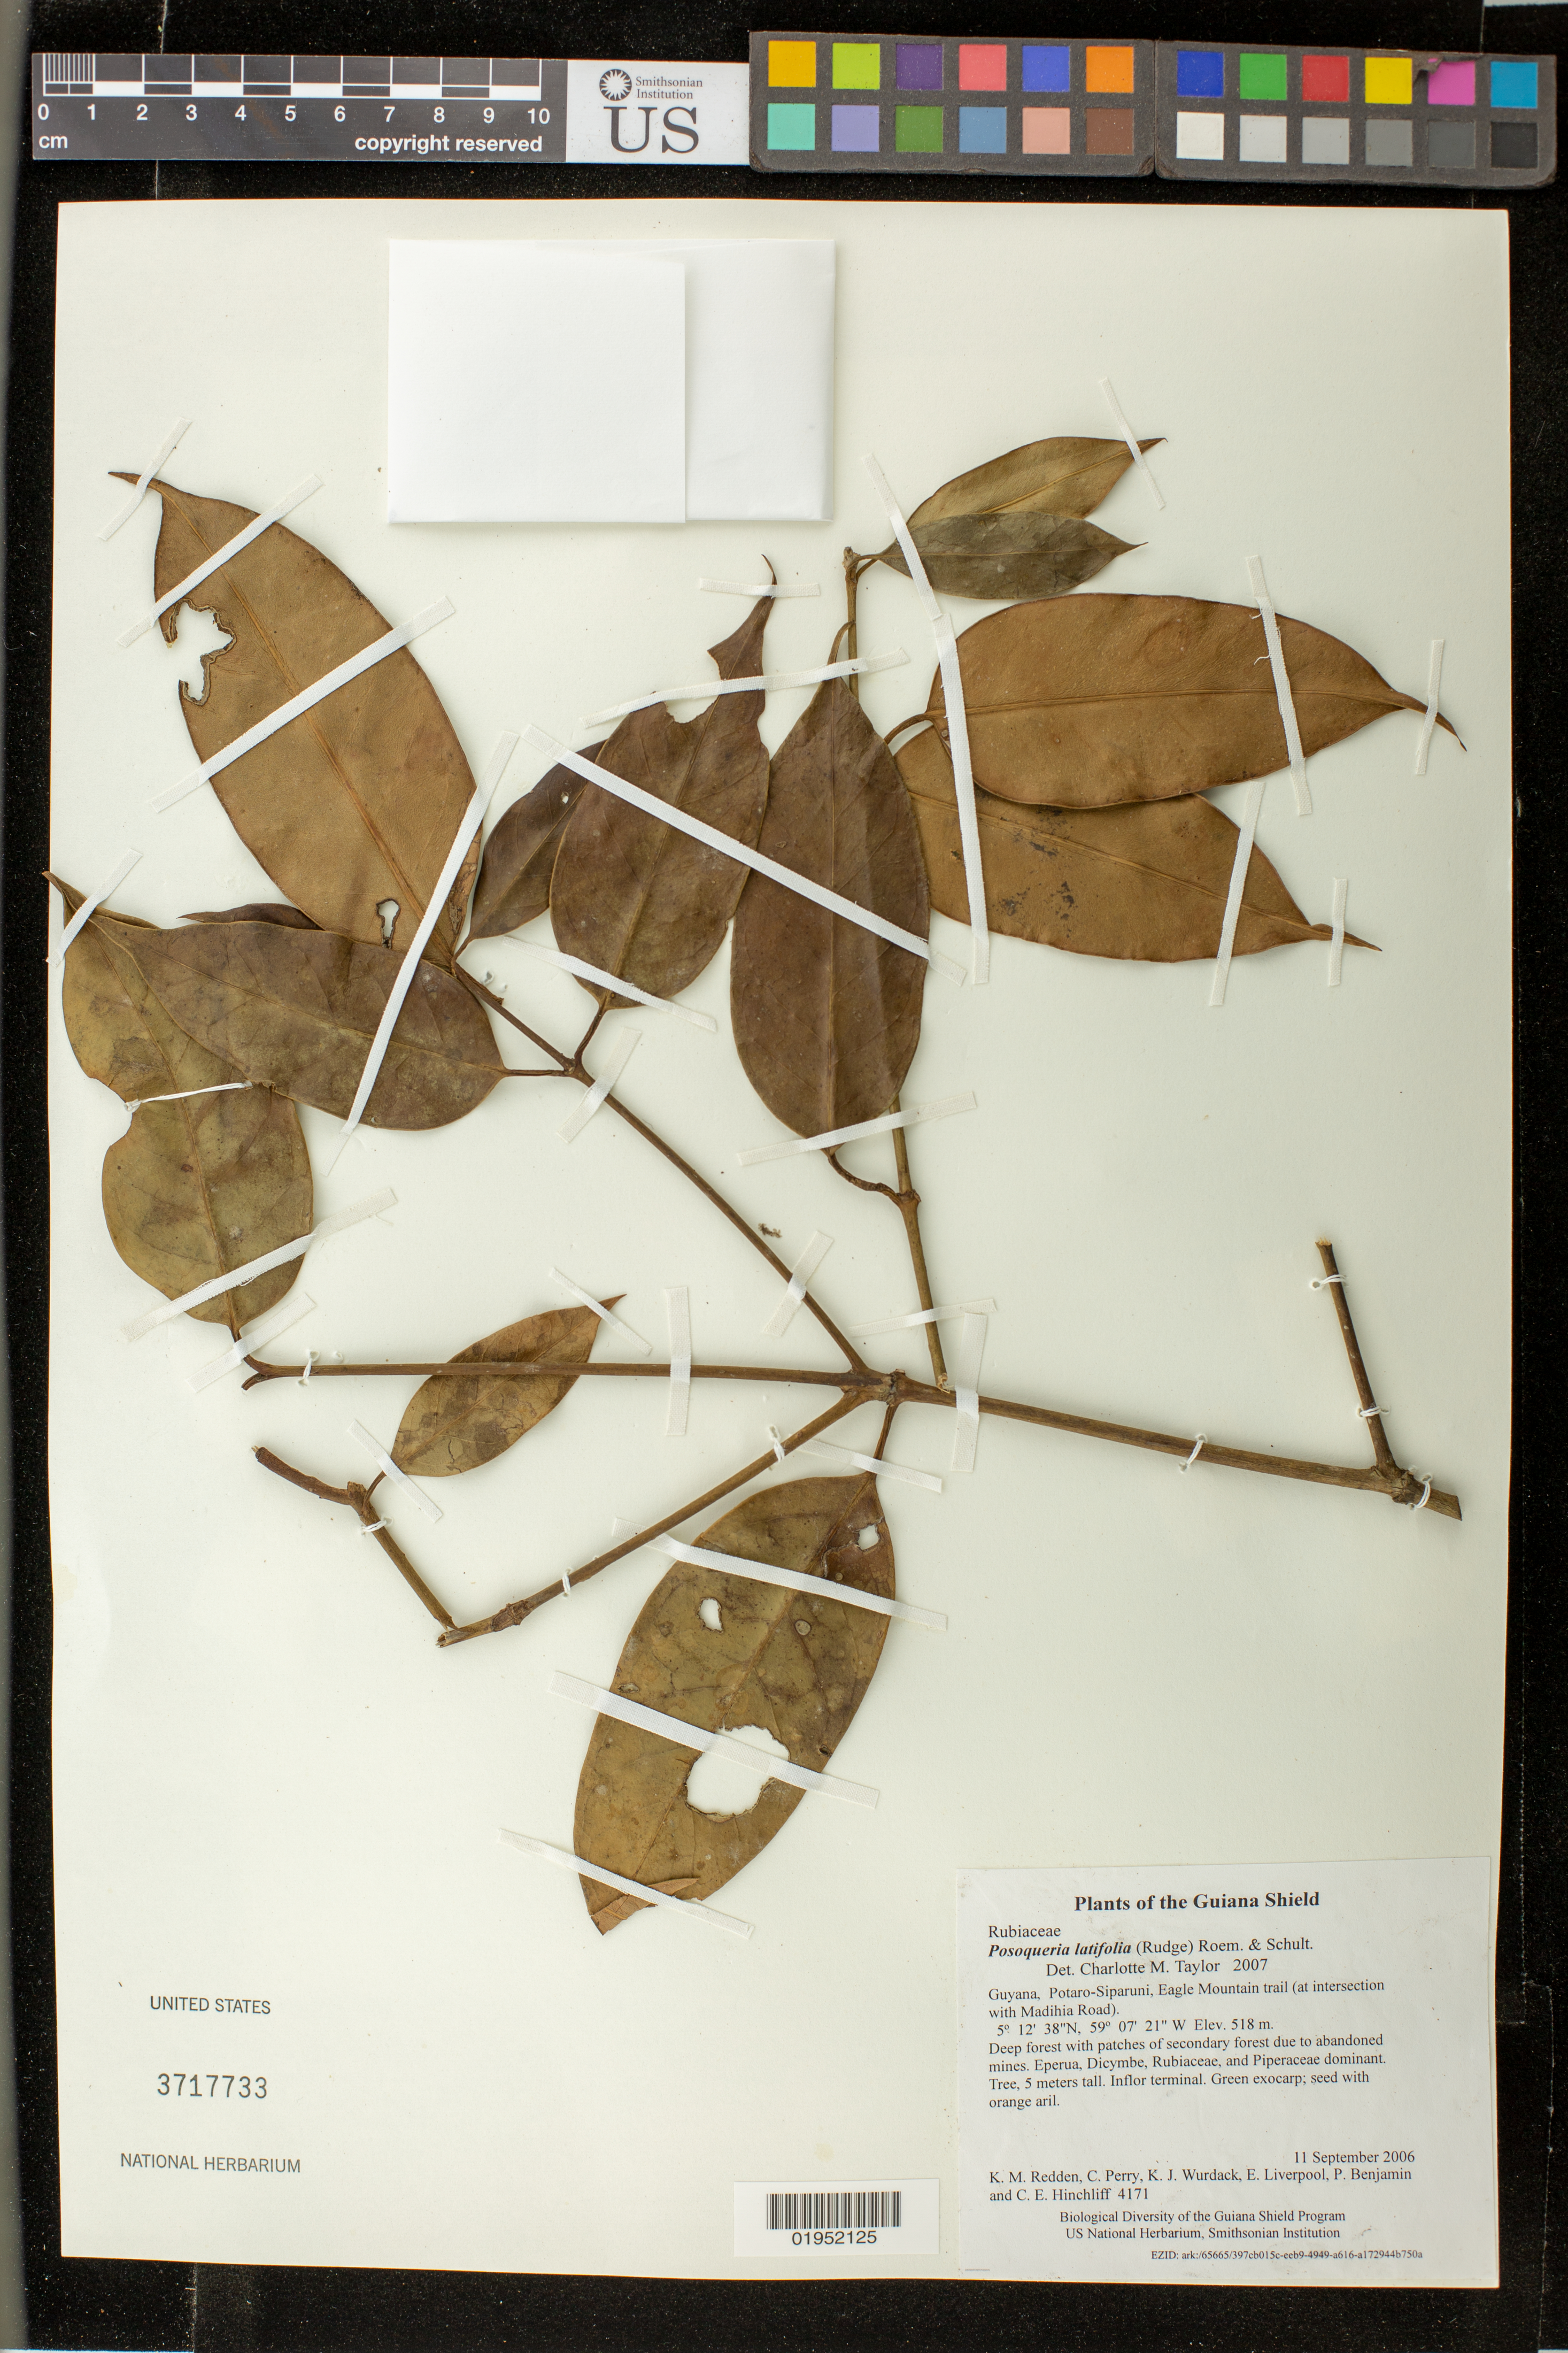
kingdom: Plantae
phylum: Tracheophyta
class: Magnoliopsida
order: Gentianales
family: Rubiaceae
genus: Posoqueria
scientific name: Posoqueria latifolia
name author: (Rudge) Roem. & Schult.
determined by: Taylor, Charlotte M.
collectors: K. M. Redden, C. Perry, K. Wurdack, E. Liverpool, P. Benjamin & C. E. Hinchliff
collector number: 4171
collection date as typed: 11 September 2006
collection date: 2006-09-11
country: Guyana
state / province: Potaro-Siparuni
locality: Eagle Mountain trail (at intersection with Madihia Road)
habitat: Deep forest with patches of secondary forest due to abandoned mines. Eperua, Dicymbe, Rubiaceae, and Piperaceae dominant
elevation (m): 518